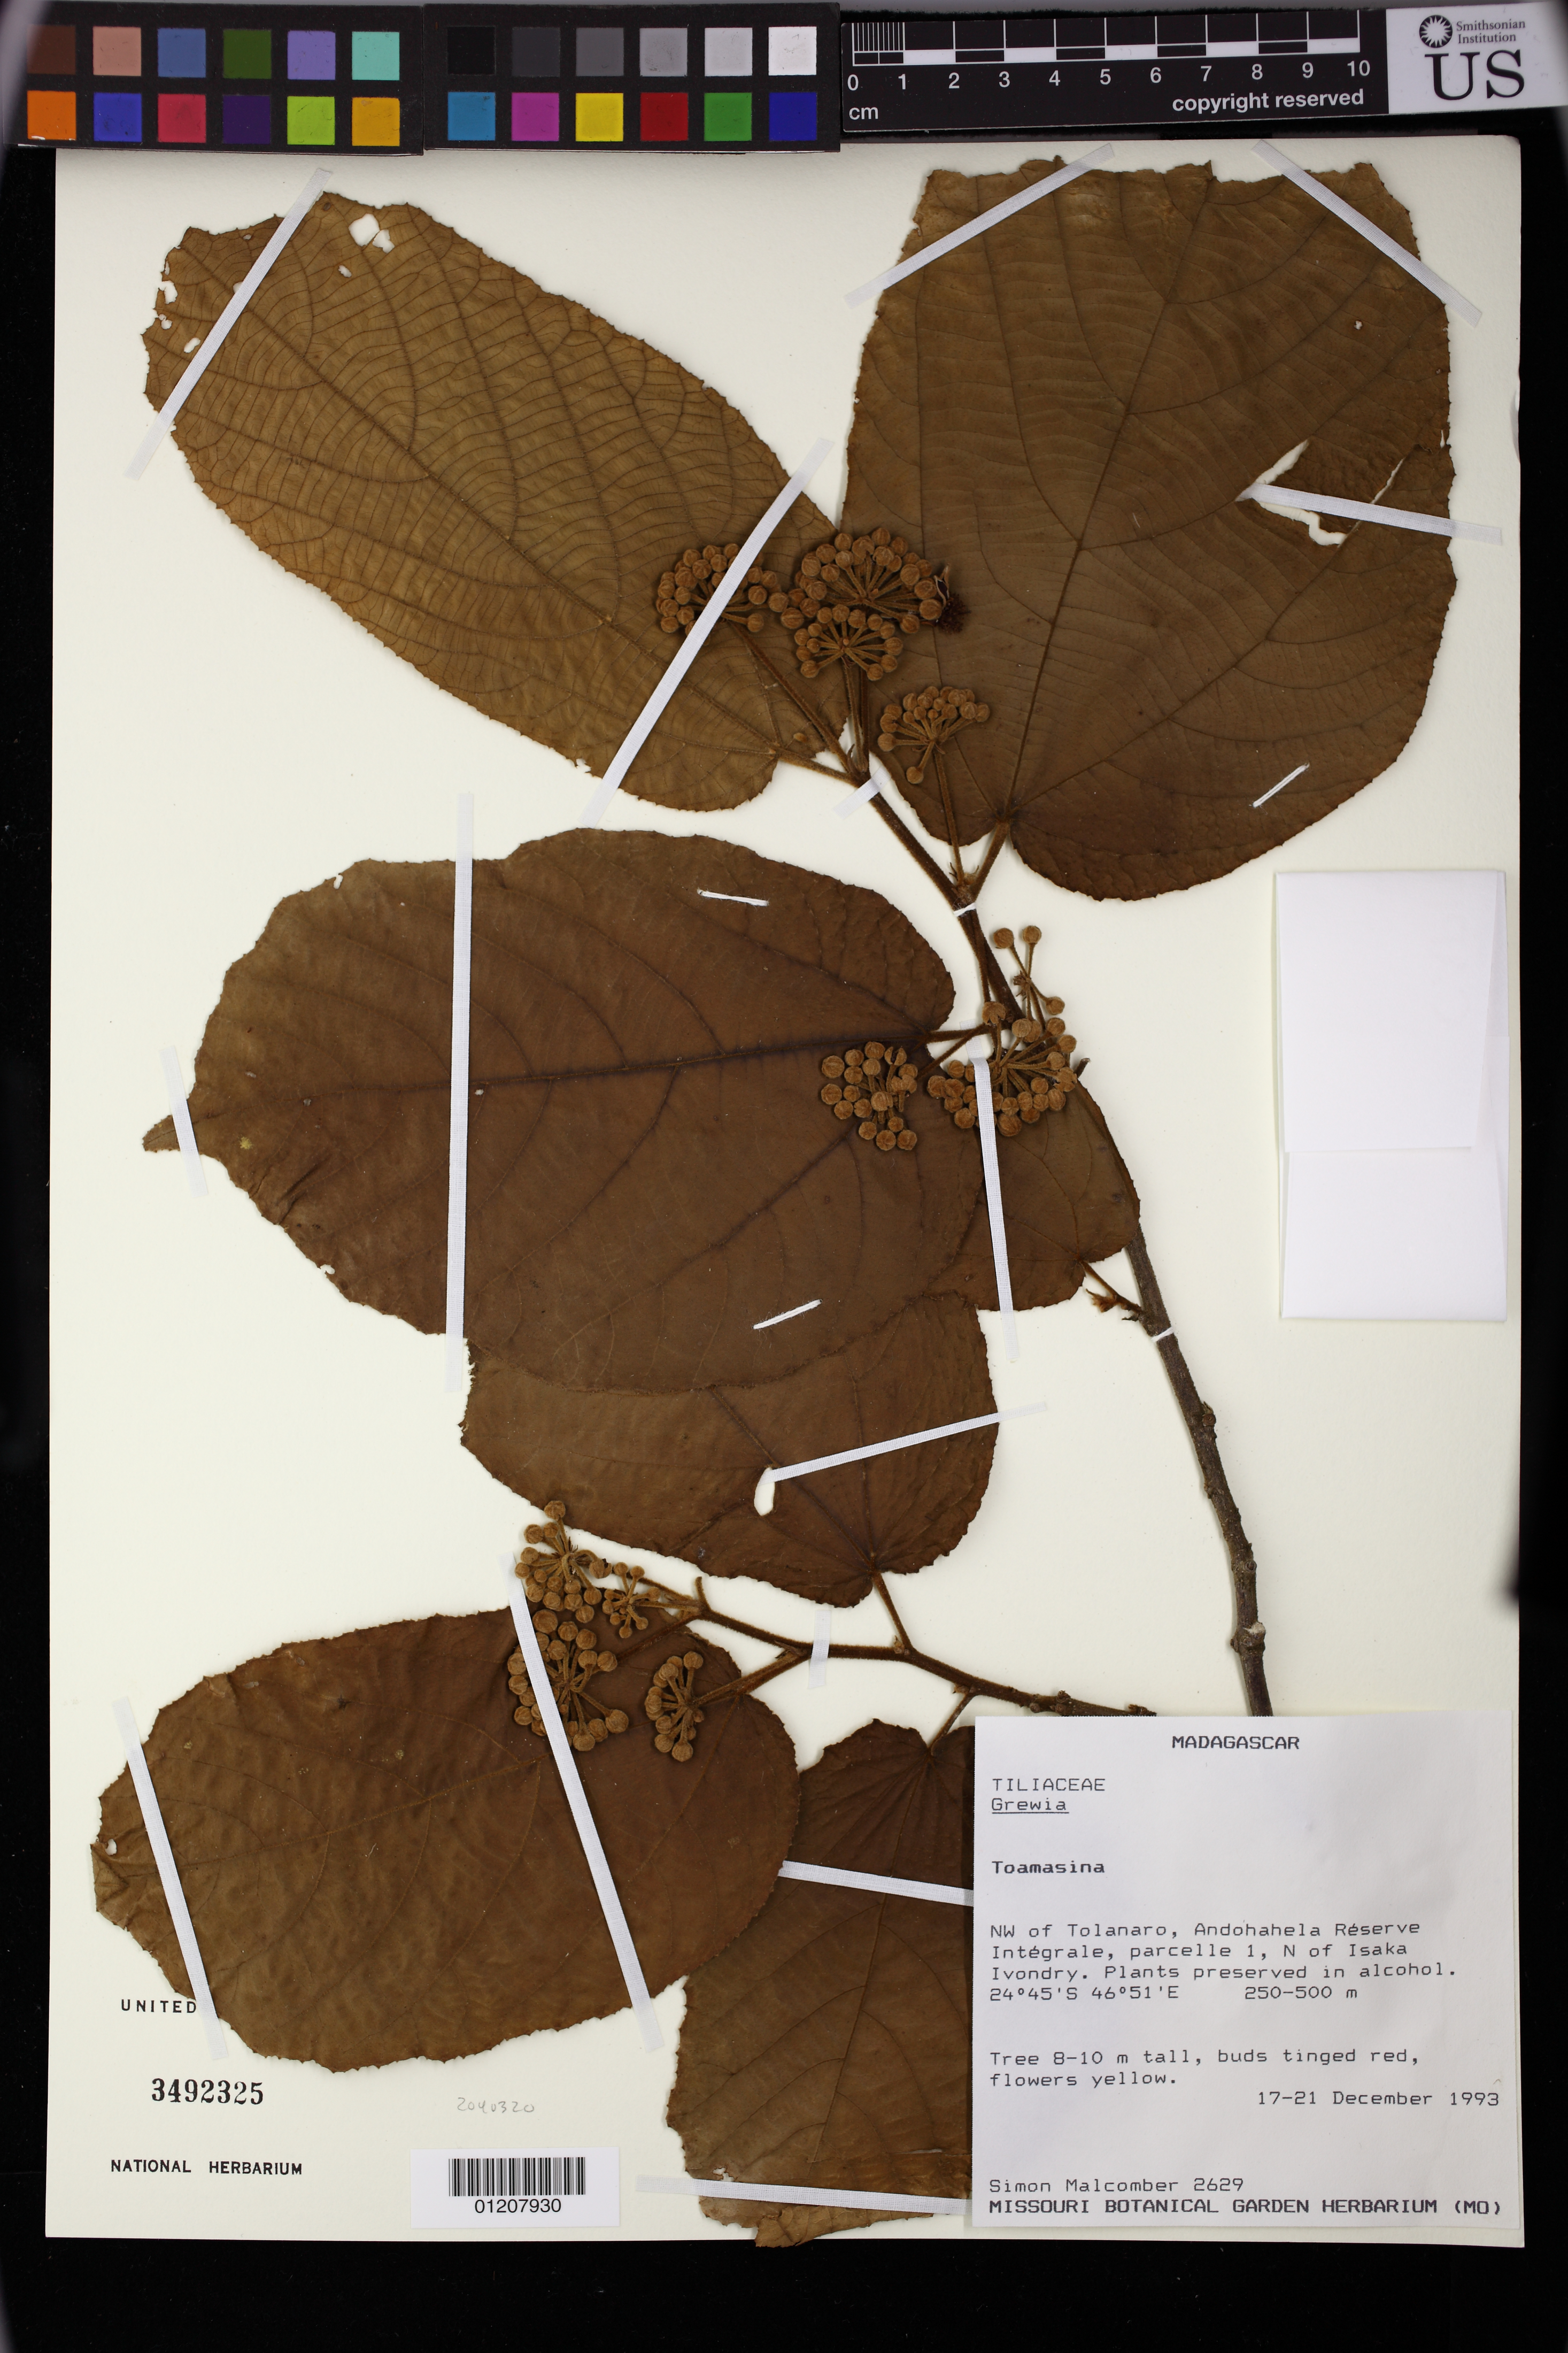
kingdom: Plantae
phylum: Tracheophyta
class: Magnoliopsida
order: Malvales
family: Malvaceae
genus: Grewia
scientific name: Grewia aprina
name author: Capuron & Mabb. ex Phillipson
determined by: Dorr, L. J., (BOT), Smithsonian Institution - National Museum of Natural History (UNITED STATES)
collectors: S. T. Malcomber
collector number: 2629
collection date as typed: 17 Dec 1993 to 21 Dec 1993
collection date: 1993-12-17/1993-12-21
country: Madagascar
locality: Toamasina. NW of Tolanaro, Andohahela Réserve Intégrale, parcelle 1, N of Isaka Ivondry.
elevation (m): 250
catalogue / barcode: US 3492325